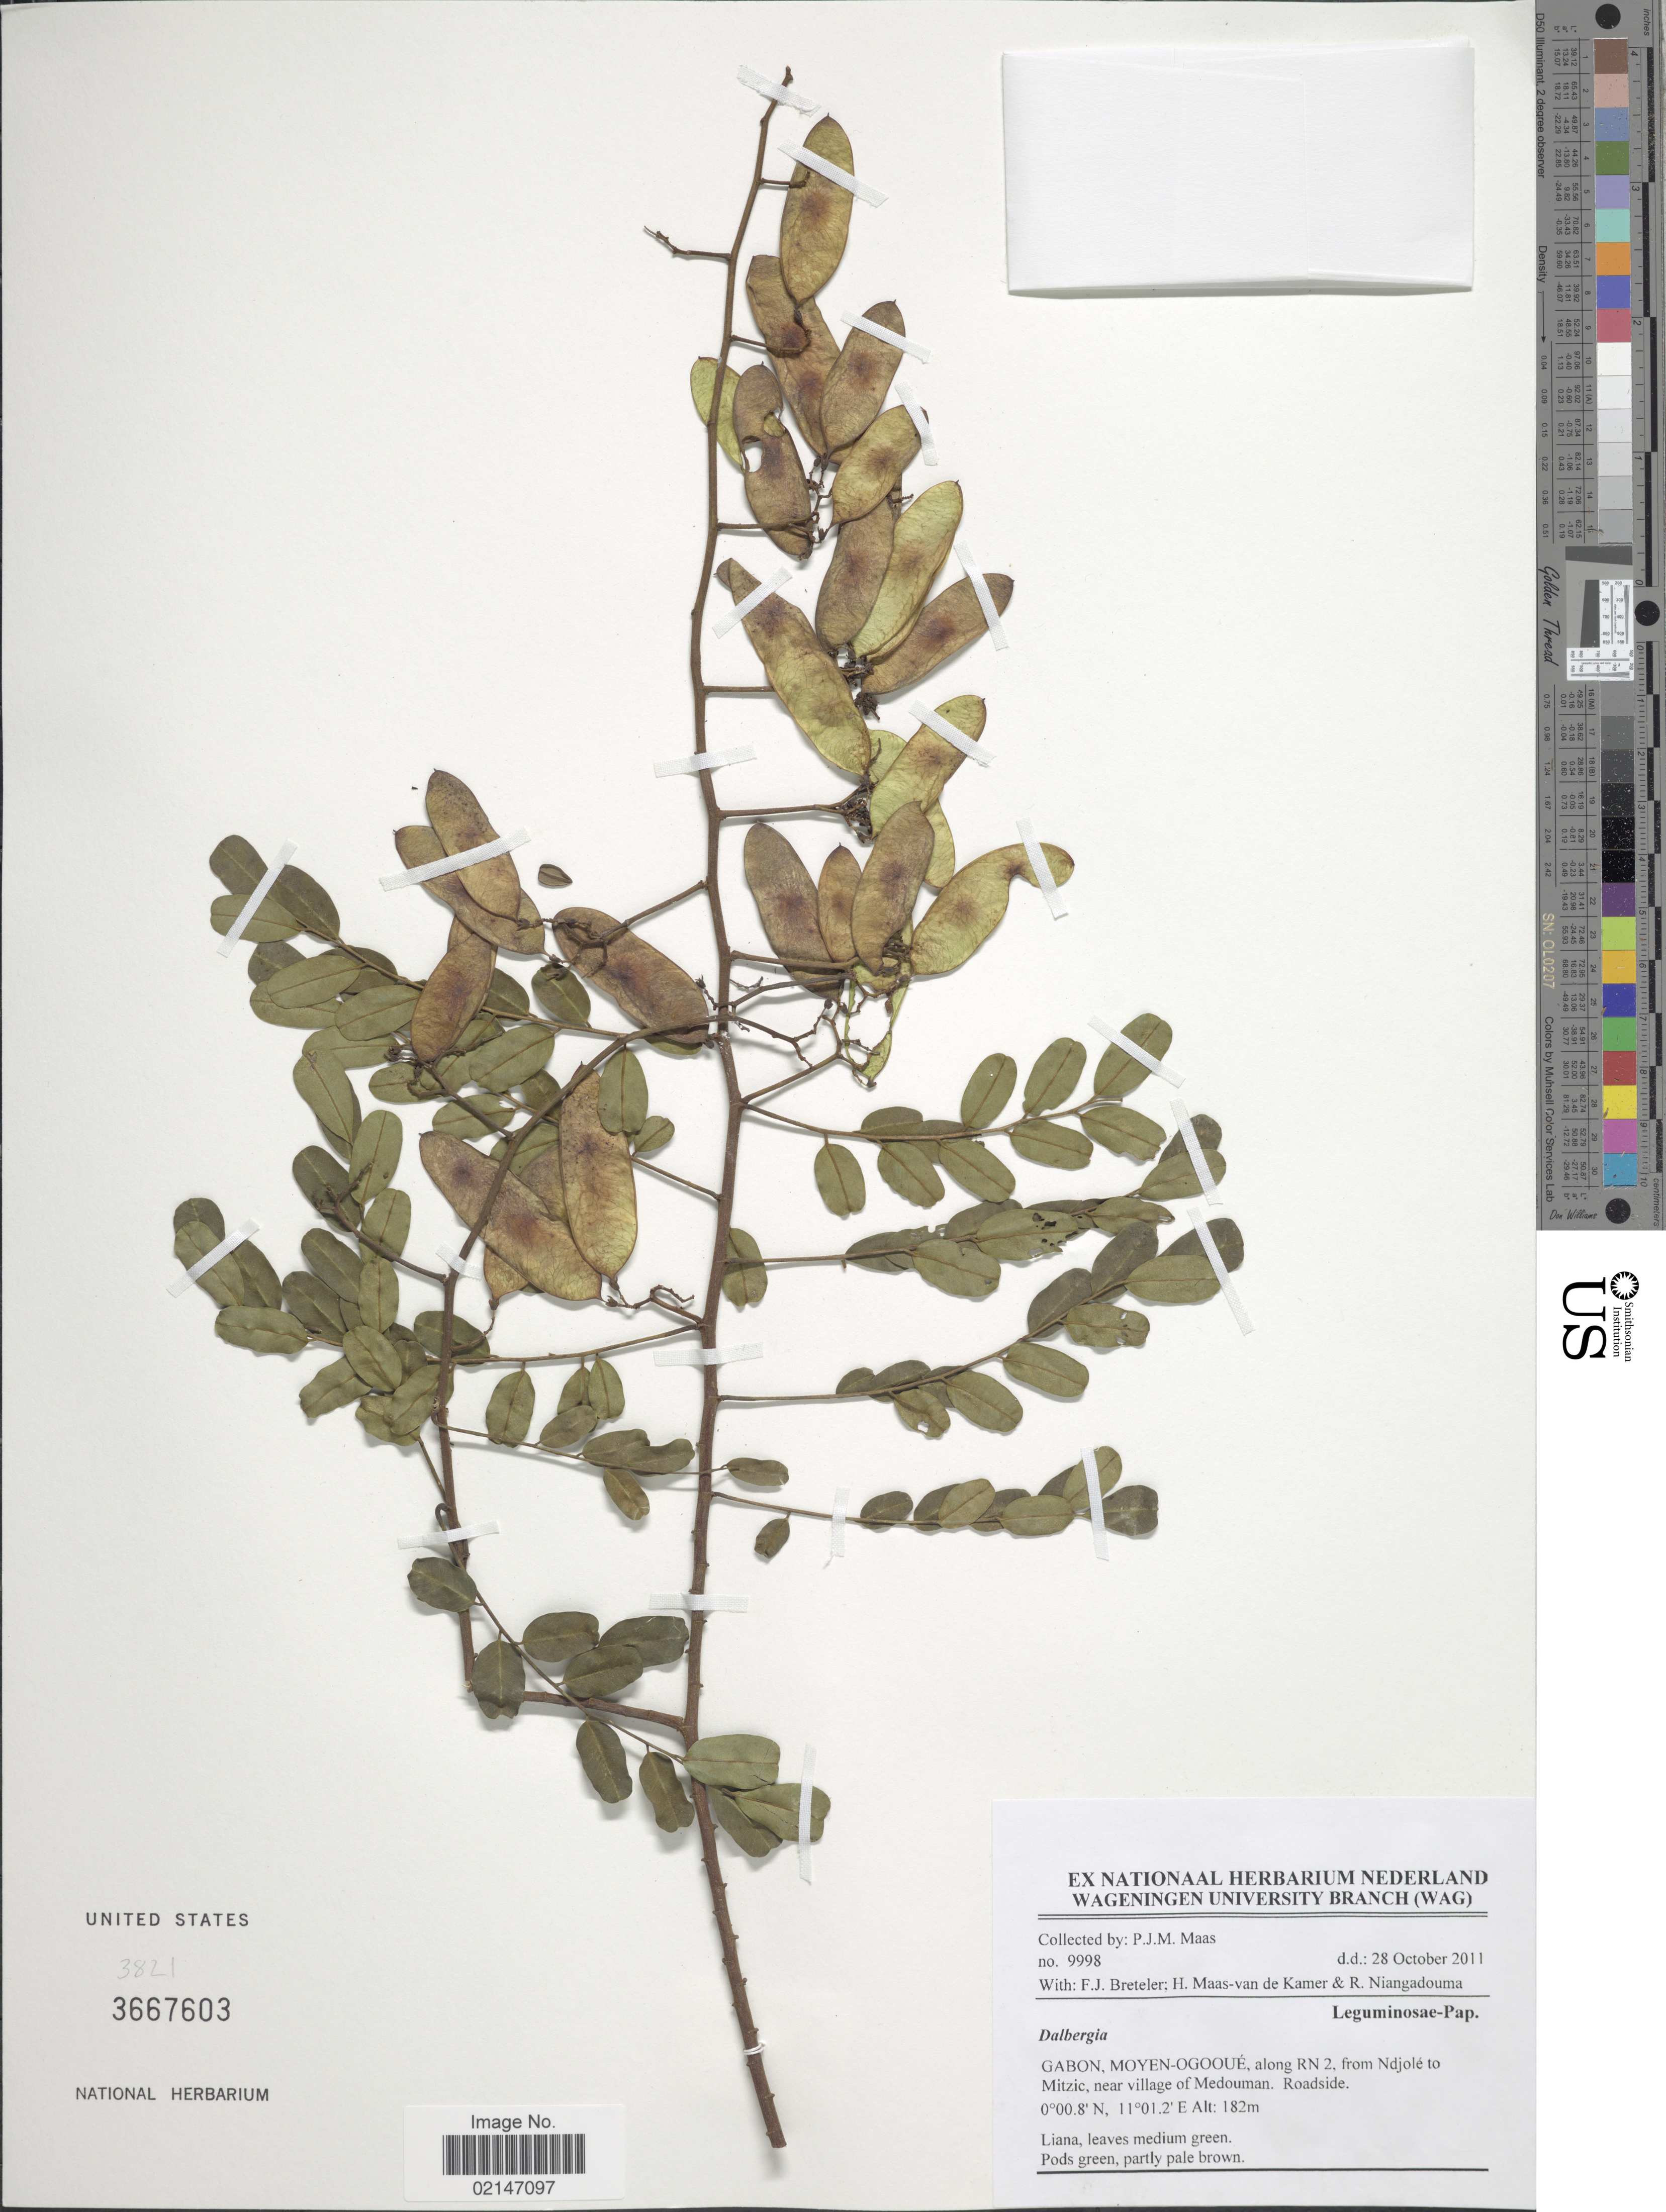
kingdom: Plantae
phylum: Tracheophyta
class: Magnoliopsida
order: Fabales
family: Fabaceae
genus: Dalbergia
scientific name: Dalbergia sp.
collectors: P. Maas, F. J. Breteler, H. Maas van de Kamer & R. Niangodouma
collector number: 9998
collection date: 2011-10-28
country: Gabon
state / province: Moyen-Ogooue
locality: Along RN 2, from Ndjole to Mitzic, near village of Medouman, roadside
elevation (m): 182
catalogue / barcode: US 3667603